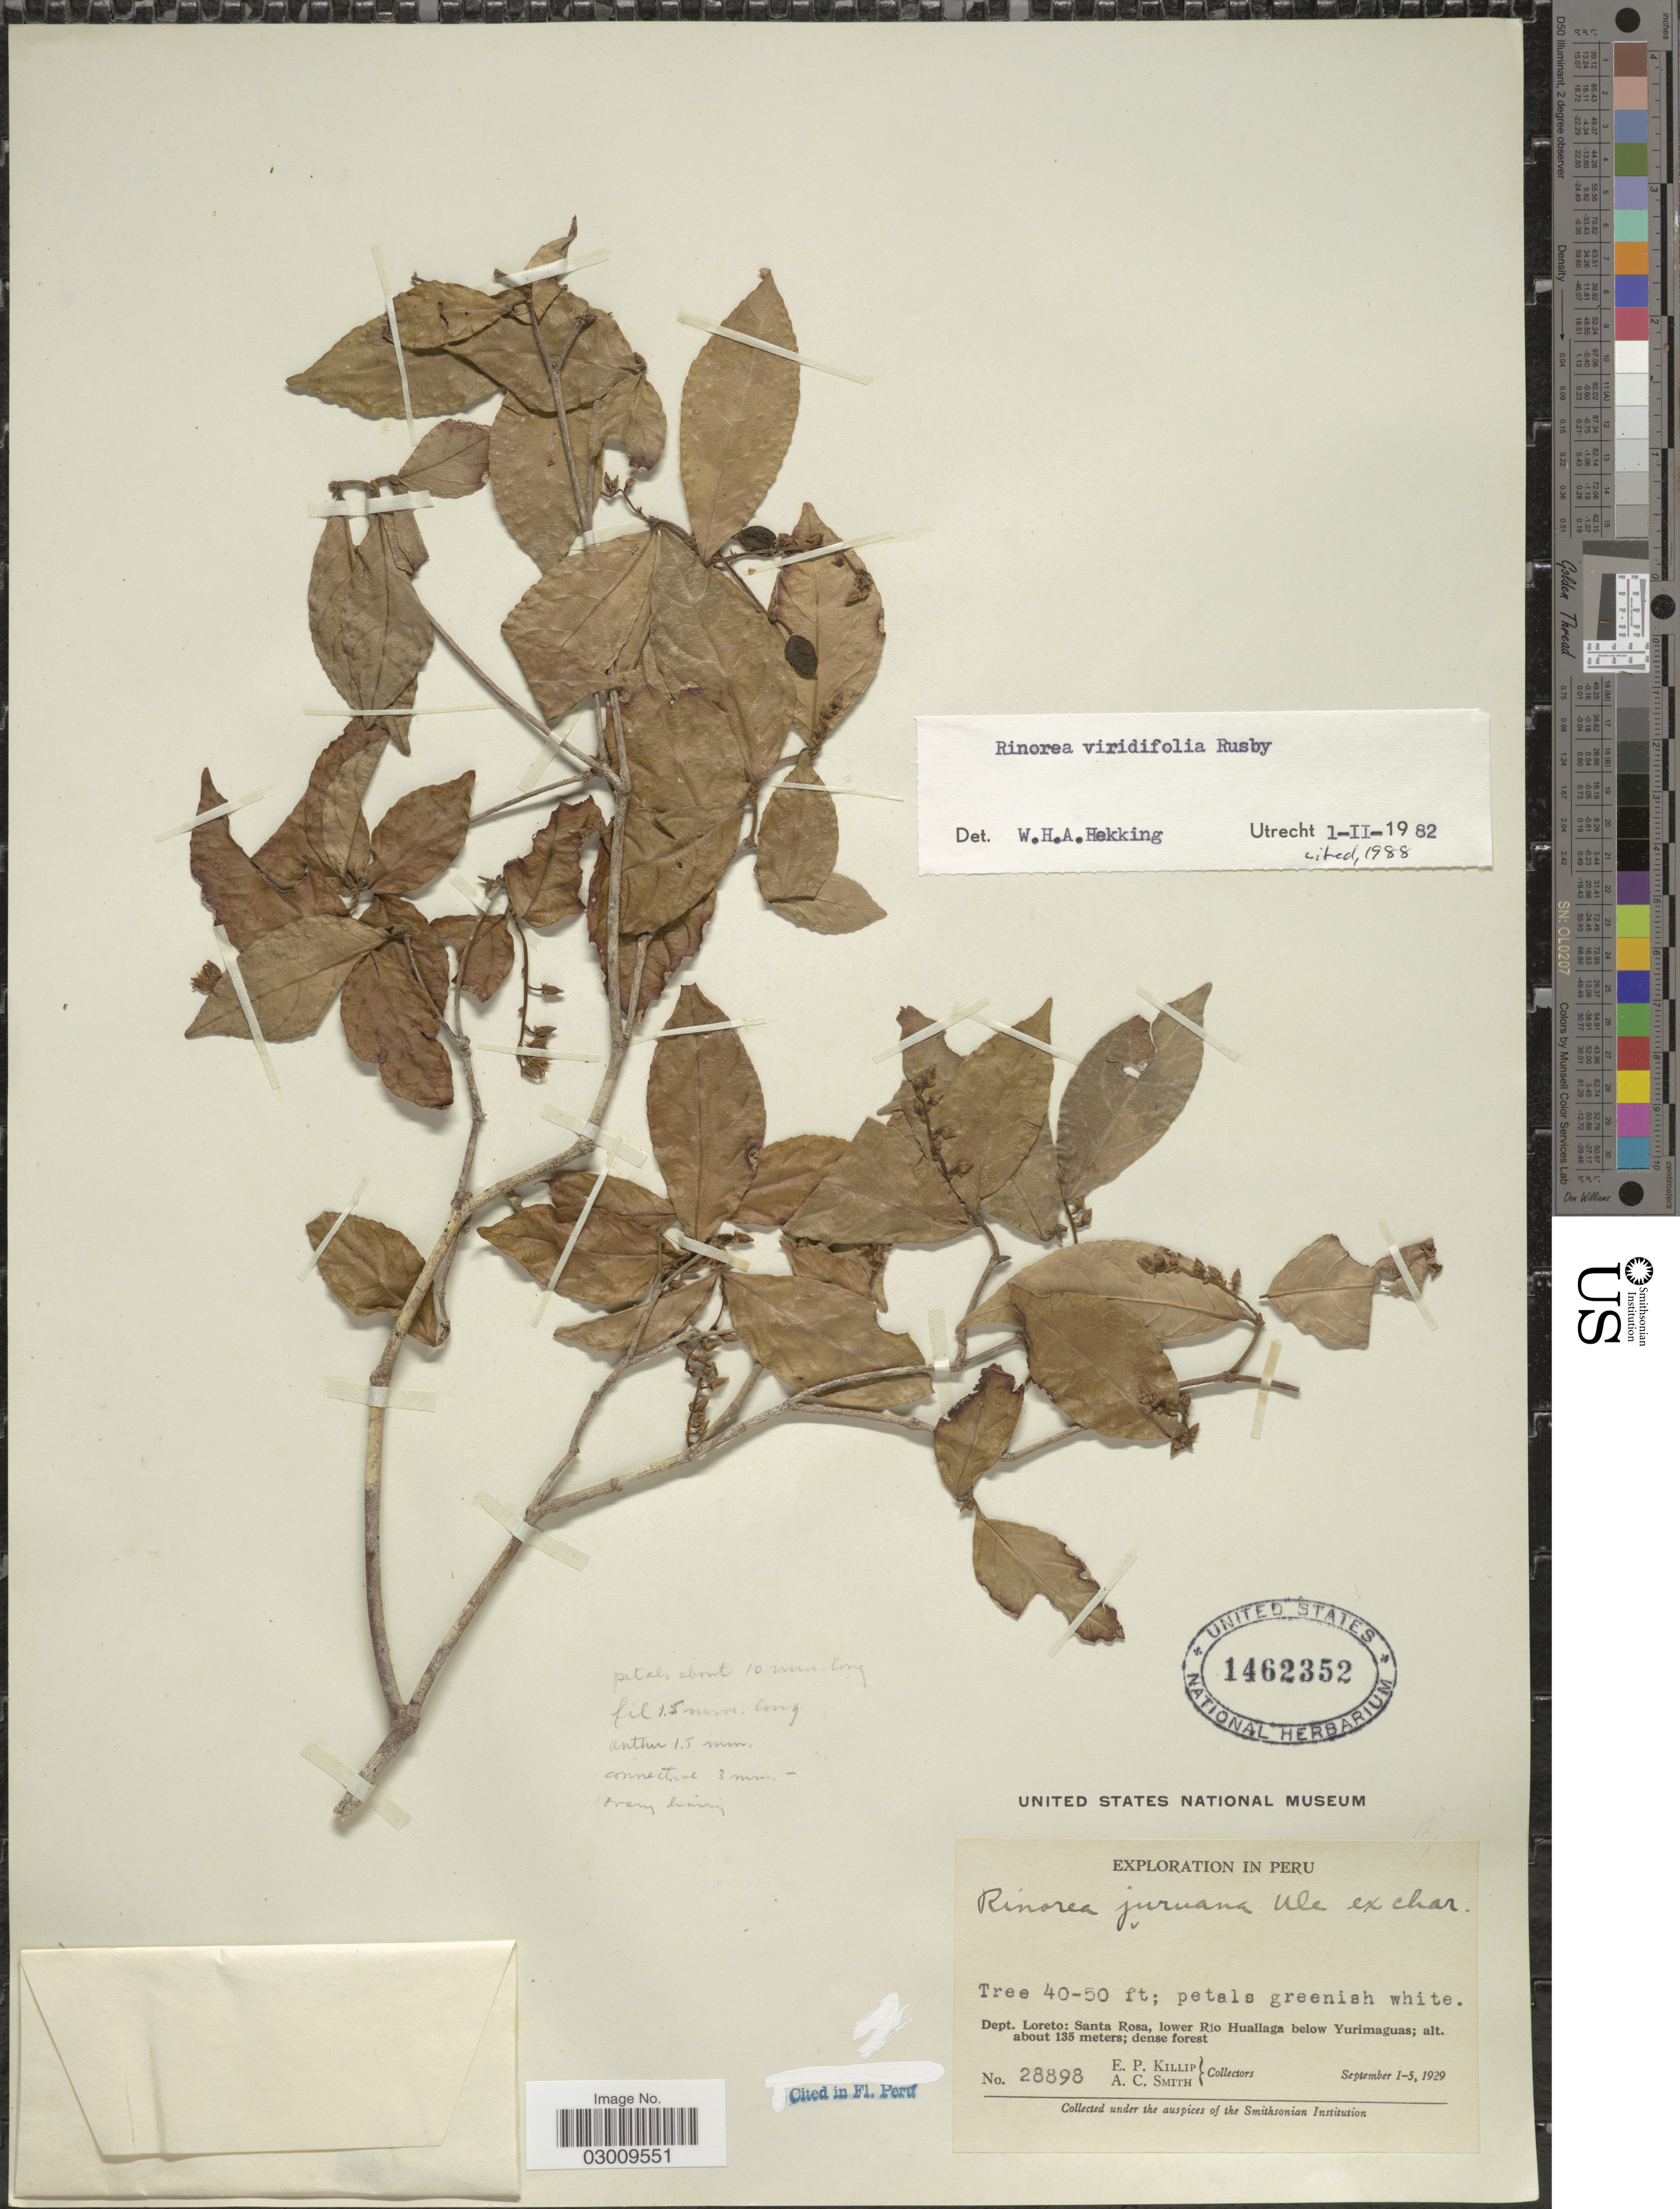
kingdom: Plantae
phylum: Tracheophyta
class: Magnoliopsida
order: Malpighiales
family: Violaceae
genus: Rinorea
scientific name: Rinorea viridifolia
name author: Rusby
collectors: E. P. Killip & A. C. Smith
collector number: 28898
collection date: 1929-09-01/1929-09-05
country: Peru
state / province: Loreto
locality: Dept. Loreto: Santa Rosa, lower Río Huallaga below Yurimaguas.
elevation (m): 135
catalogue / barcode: US 1462352